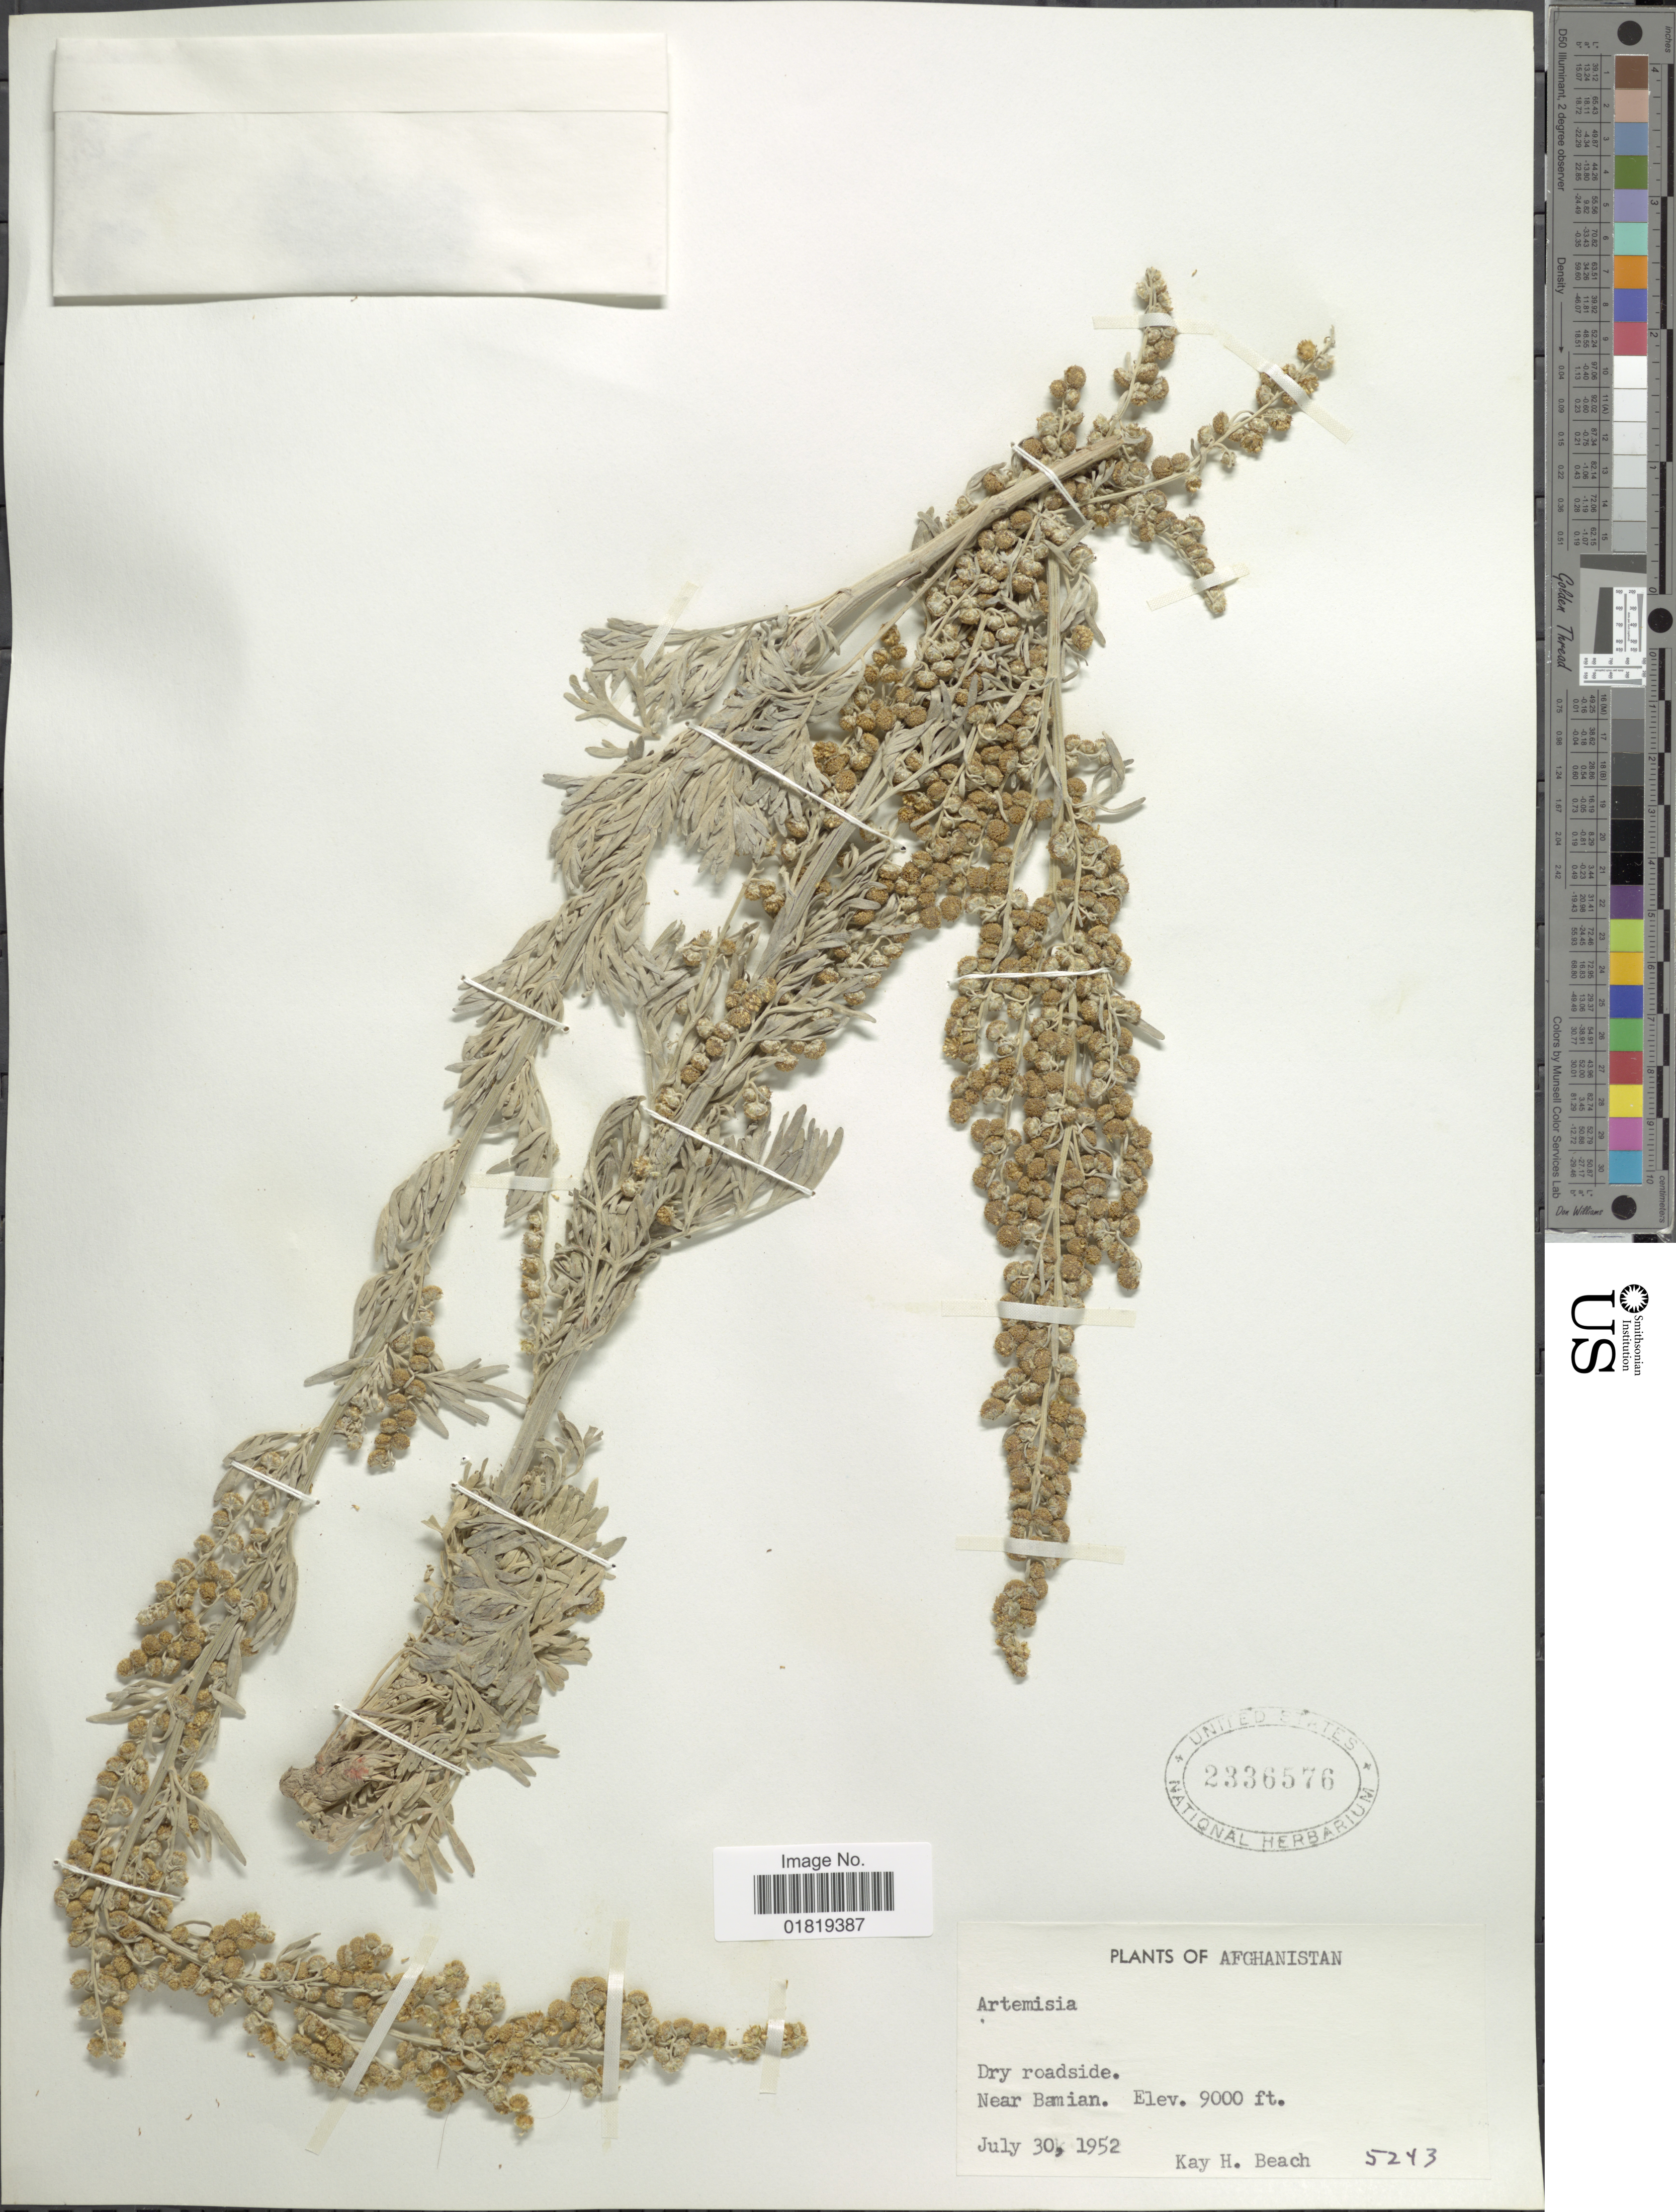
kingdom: Plantae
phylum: Tracheophyta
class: Magnoliopsida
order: Asterales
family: Asteraceae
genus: Artemisia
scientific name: Artemisia sp.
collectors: K. H. Beach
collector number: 5243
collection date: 1952-07-30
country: Afghanistan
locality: Near Bamian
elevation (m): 2743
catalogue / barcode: US 2336576